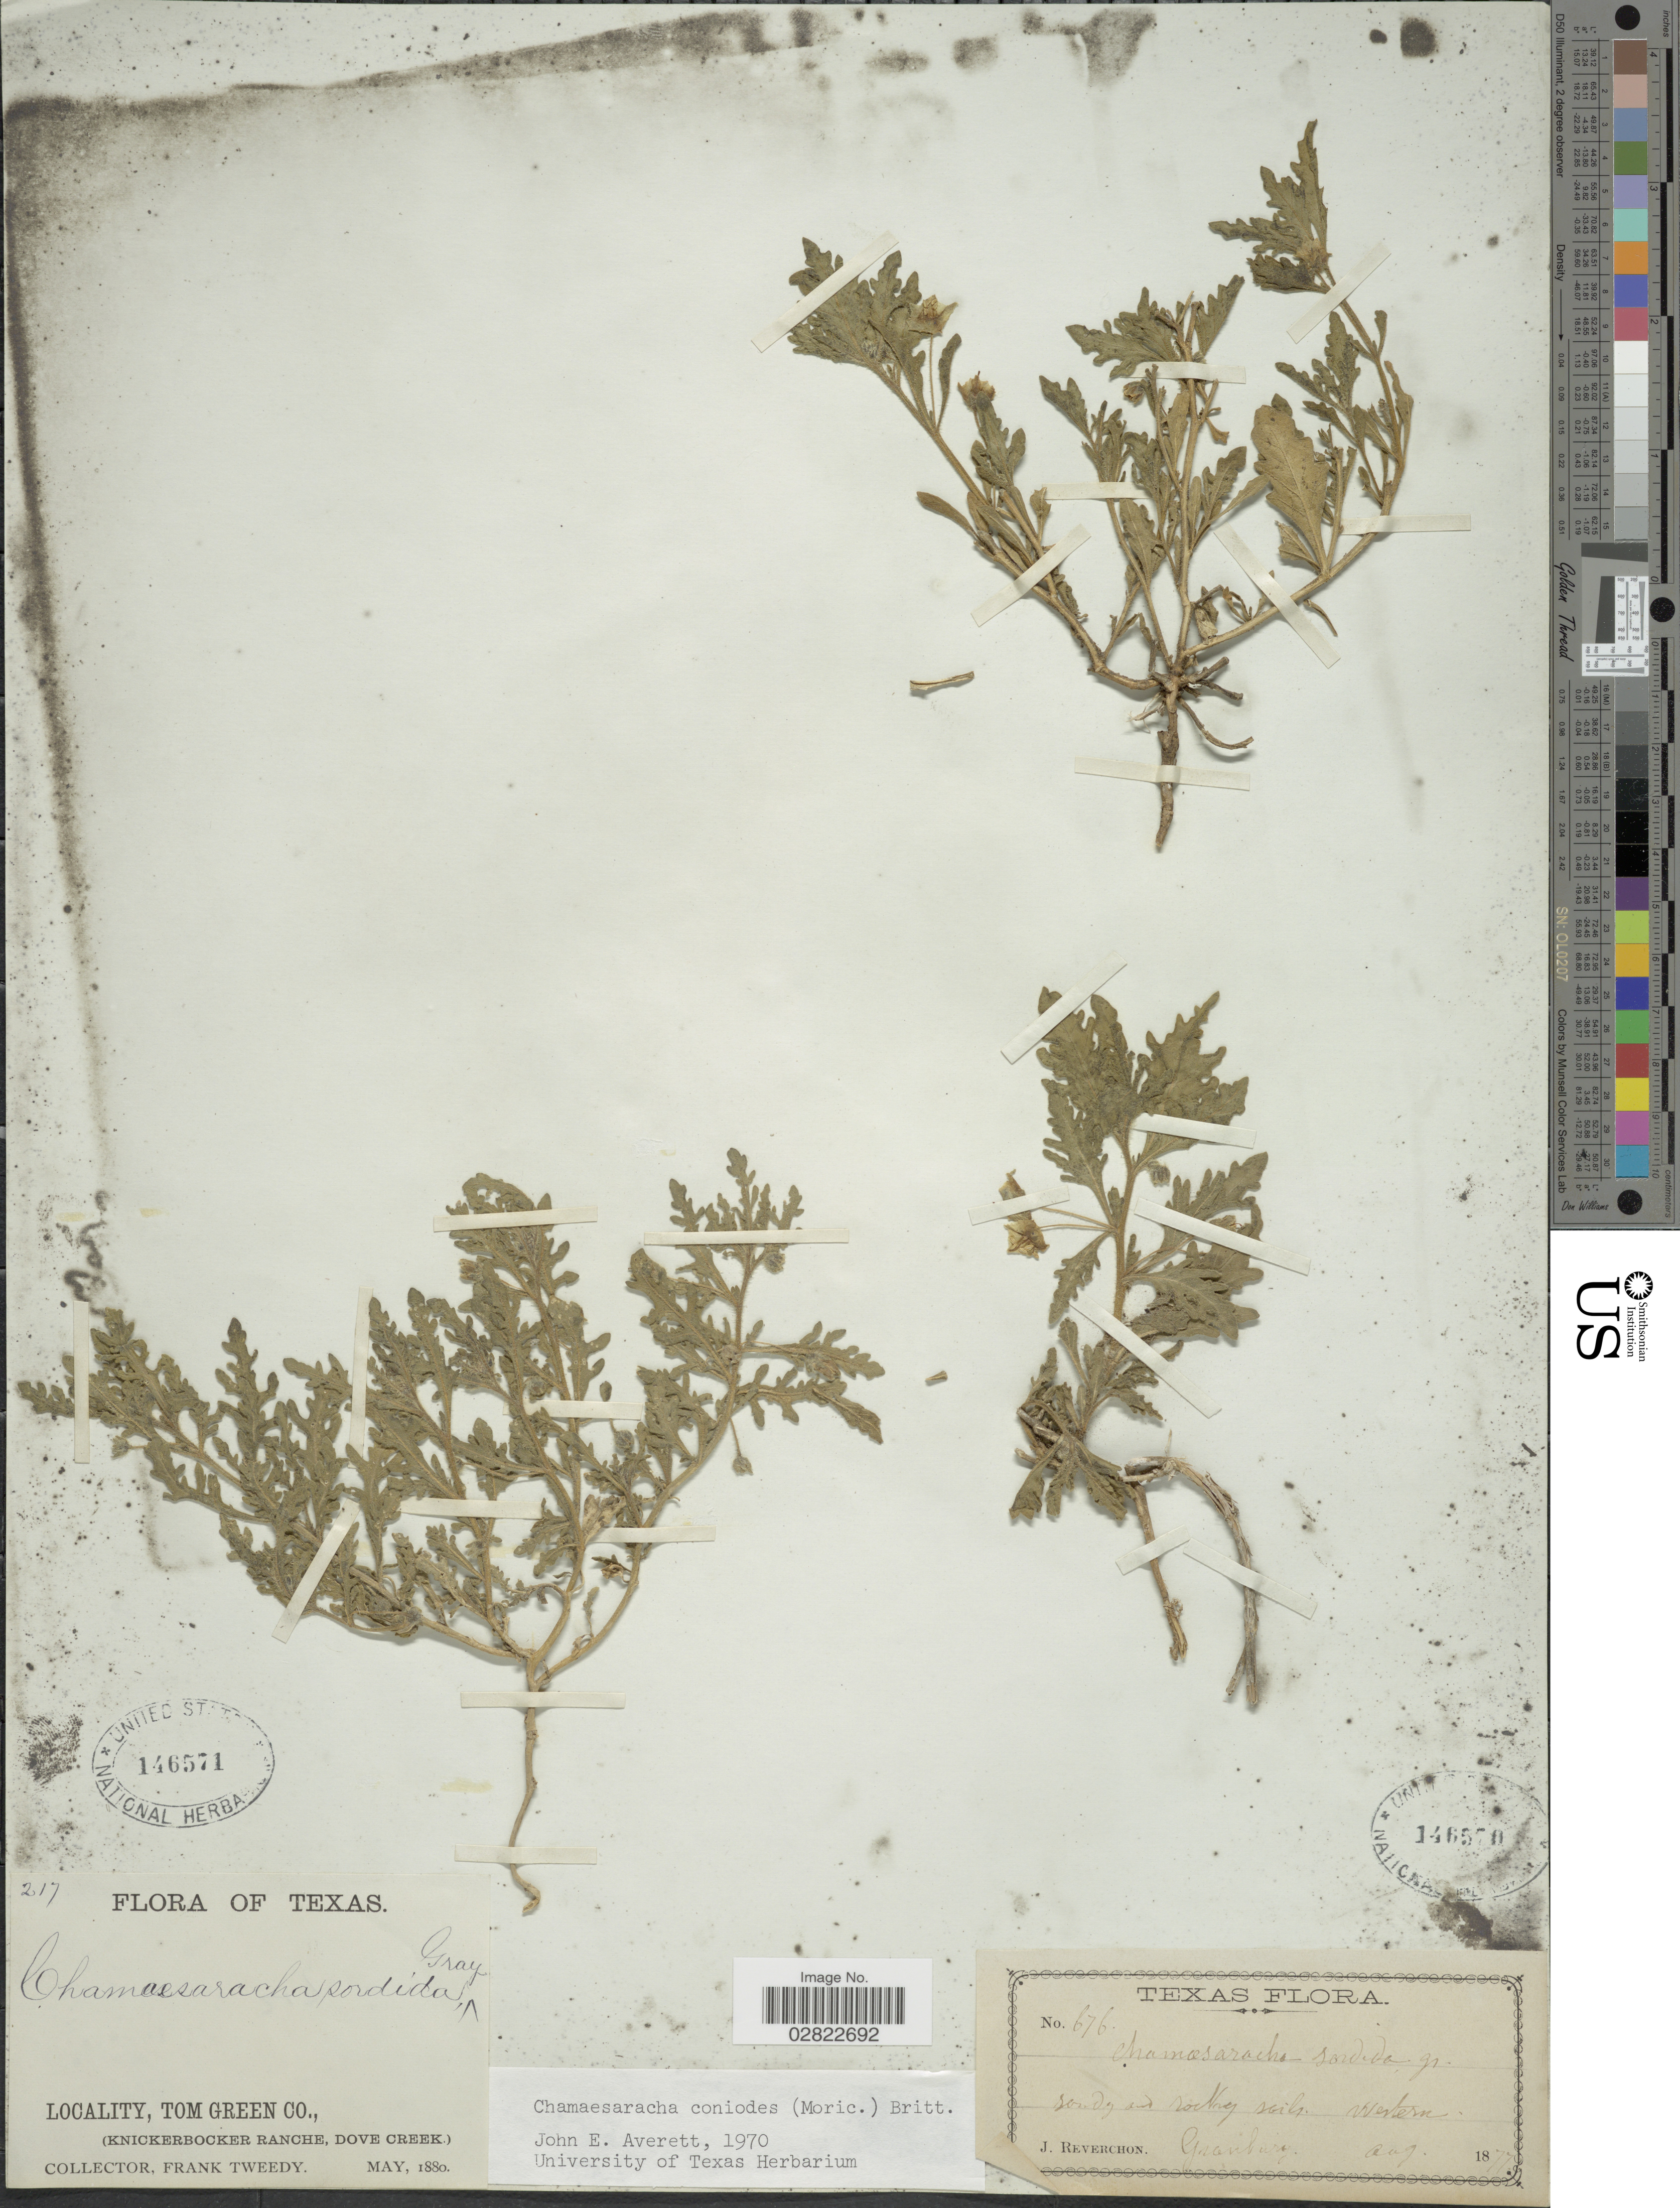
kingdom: Plantae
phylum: Tracheophyta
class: Magnoliopsida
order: Solanales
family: Solanaceae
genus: Chamaesaracha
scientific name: Chamaesaracha coniodes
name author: (Moric. ex Dunal) Britton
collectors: J. Reverchon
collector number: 676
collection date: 1877-08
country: United States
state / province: Texas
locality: Western, Granbury.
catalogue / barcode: US 146570-2